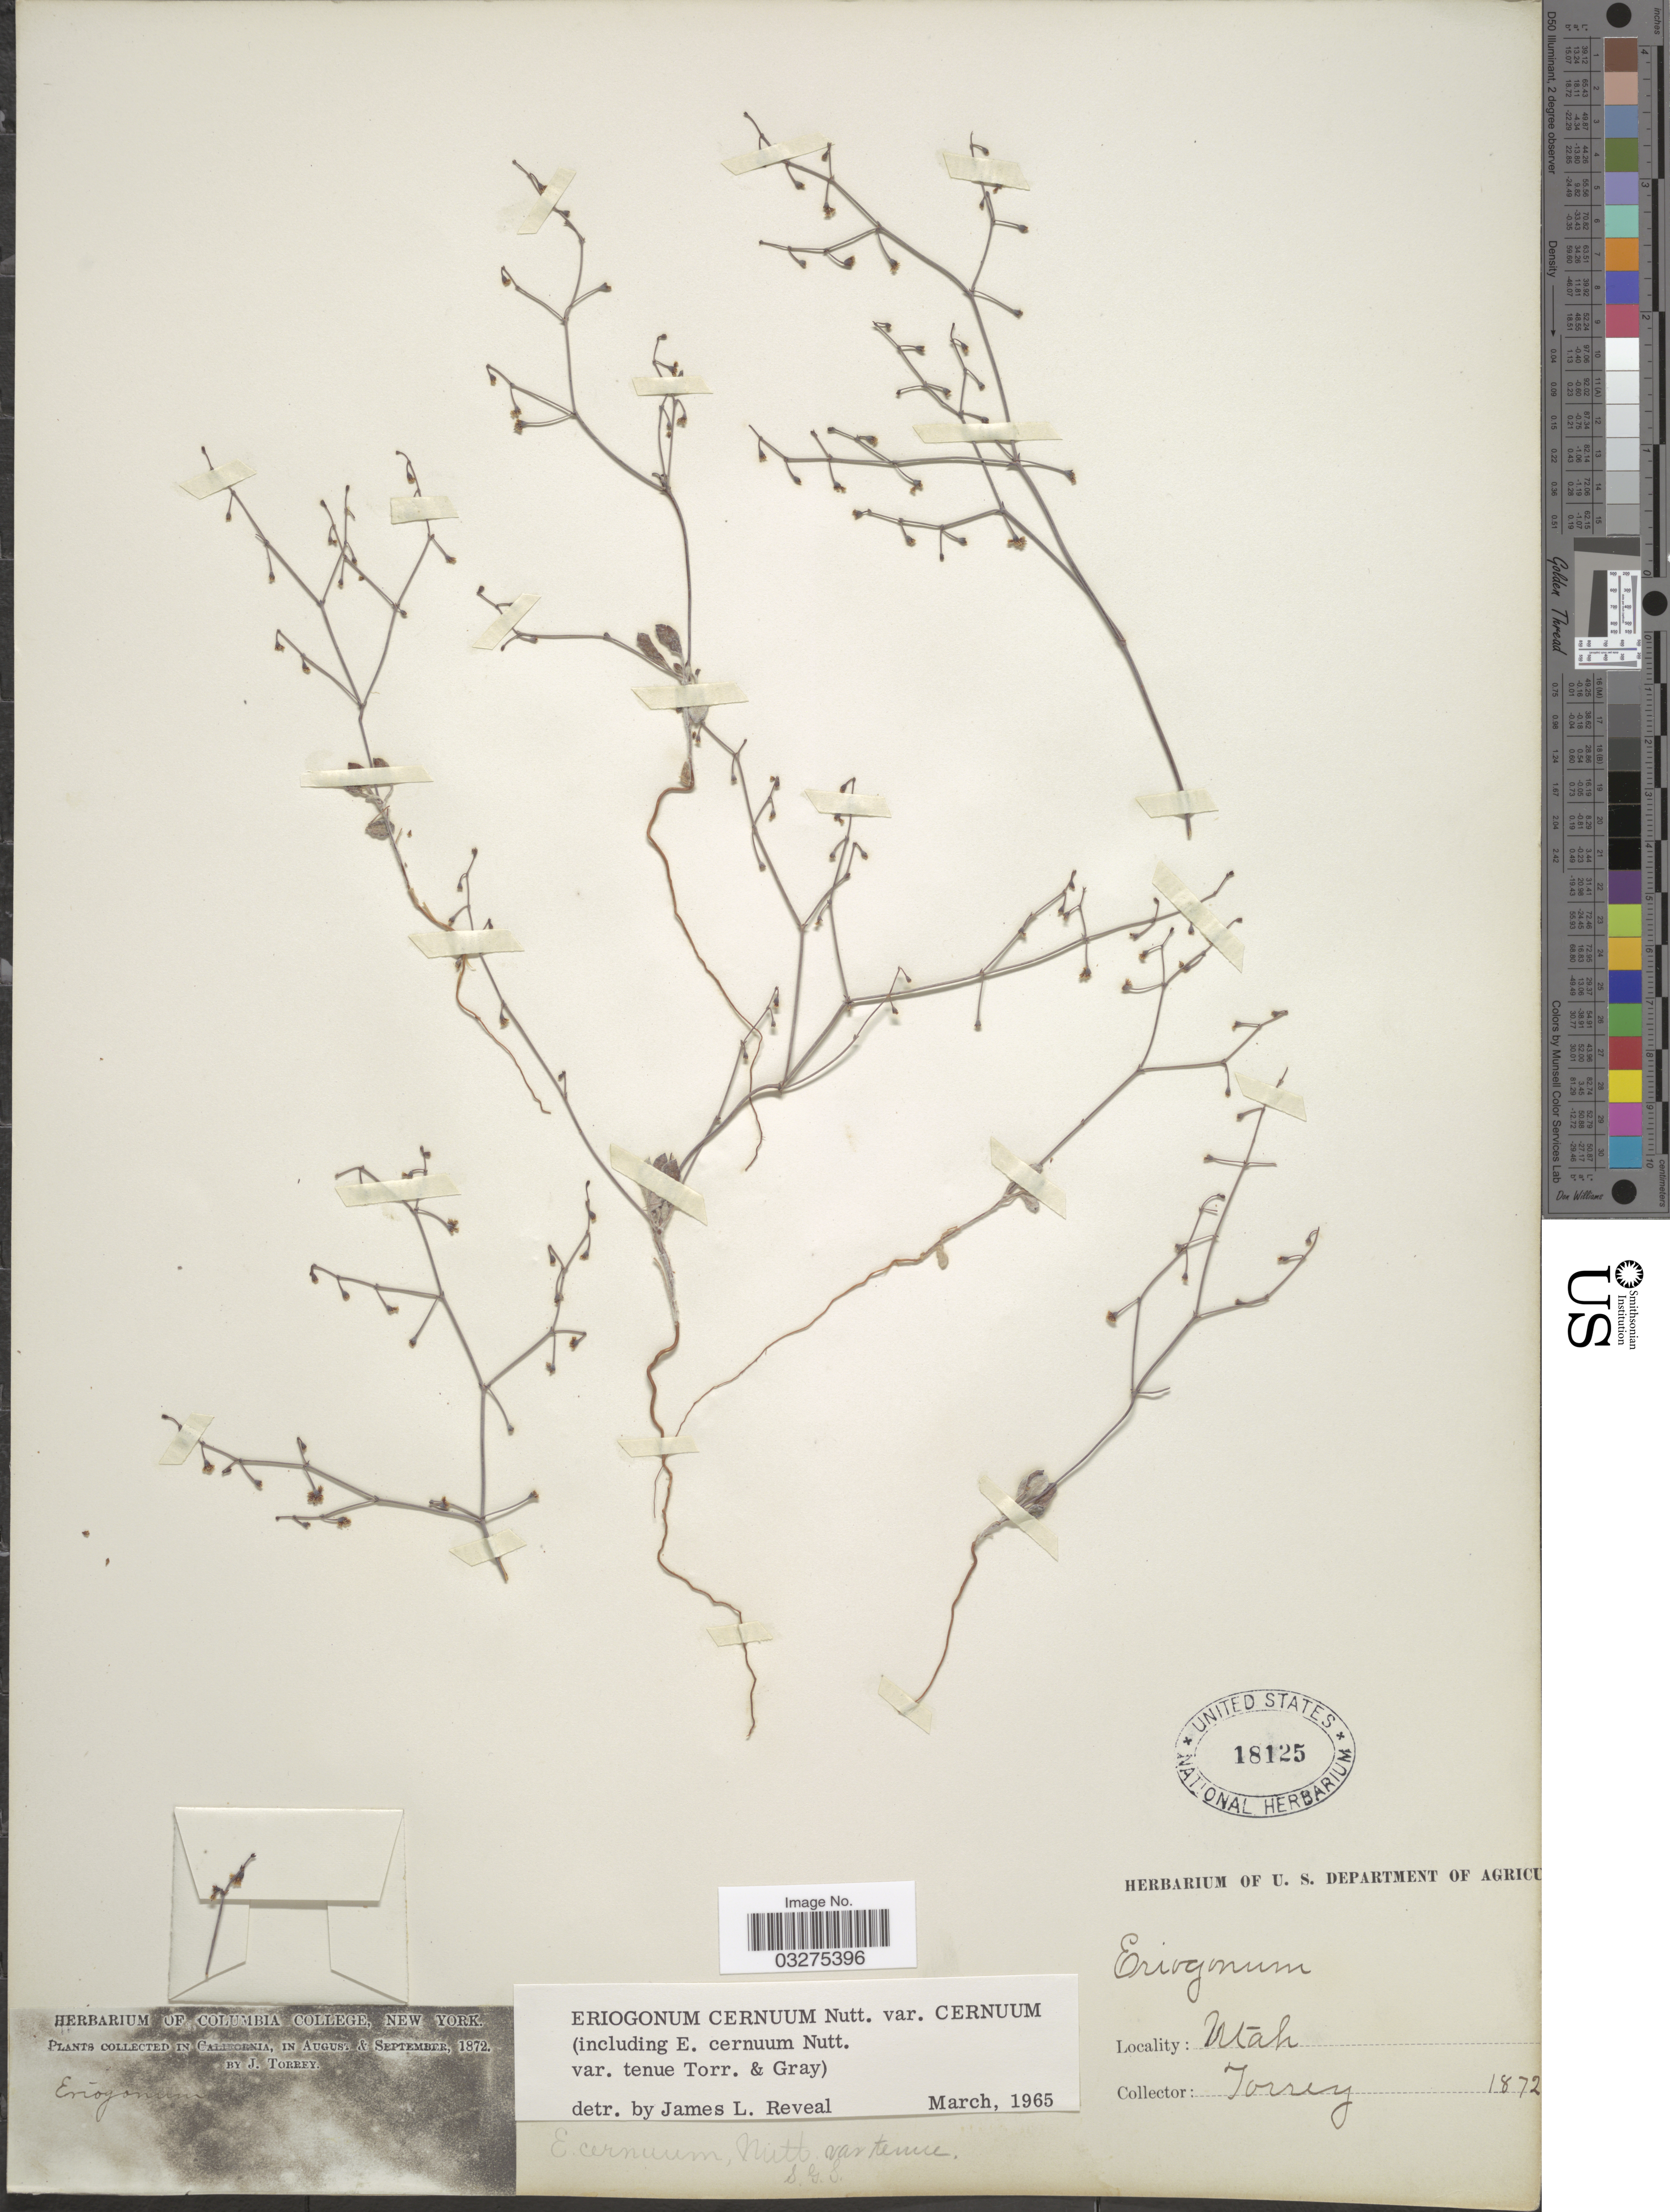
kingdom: Plantae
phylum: Tracheophyta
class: Magnoliopsida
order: Caryophyllales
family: Polygonaceae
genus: Eriogonum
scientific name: Eriogonum cernuum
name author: Nutt.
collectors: J. Torrey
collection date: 1872-08/1872-09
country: United States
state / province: Utah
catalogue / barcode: US 18125